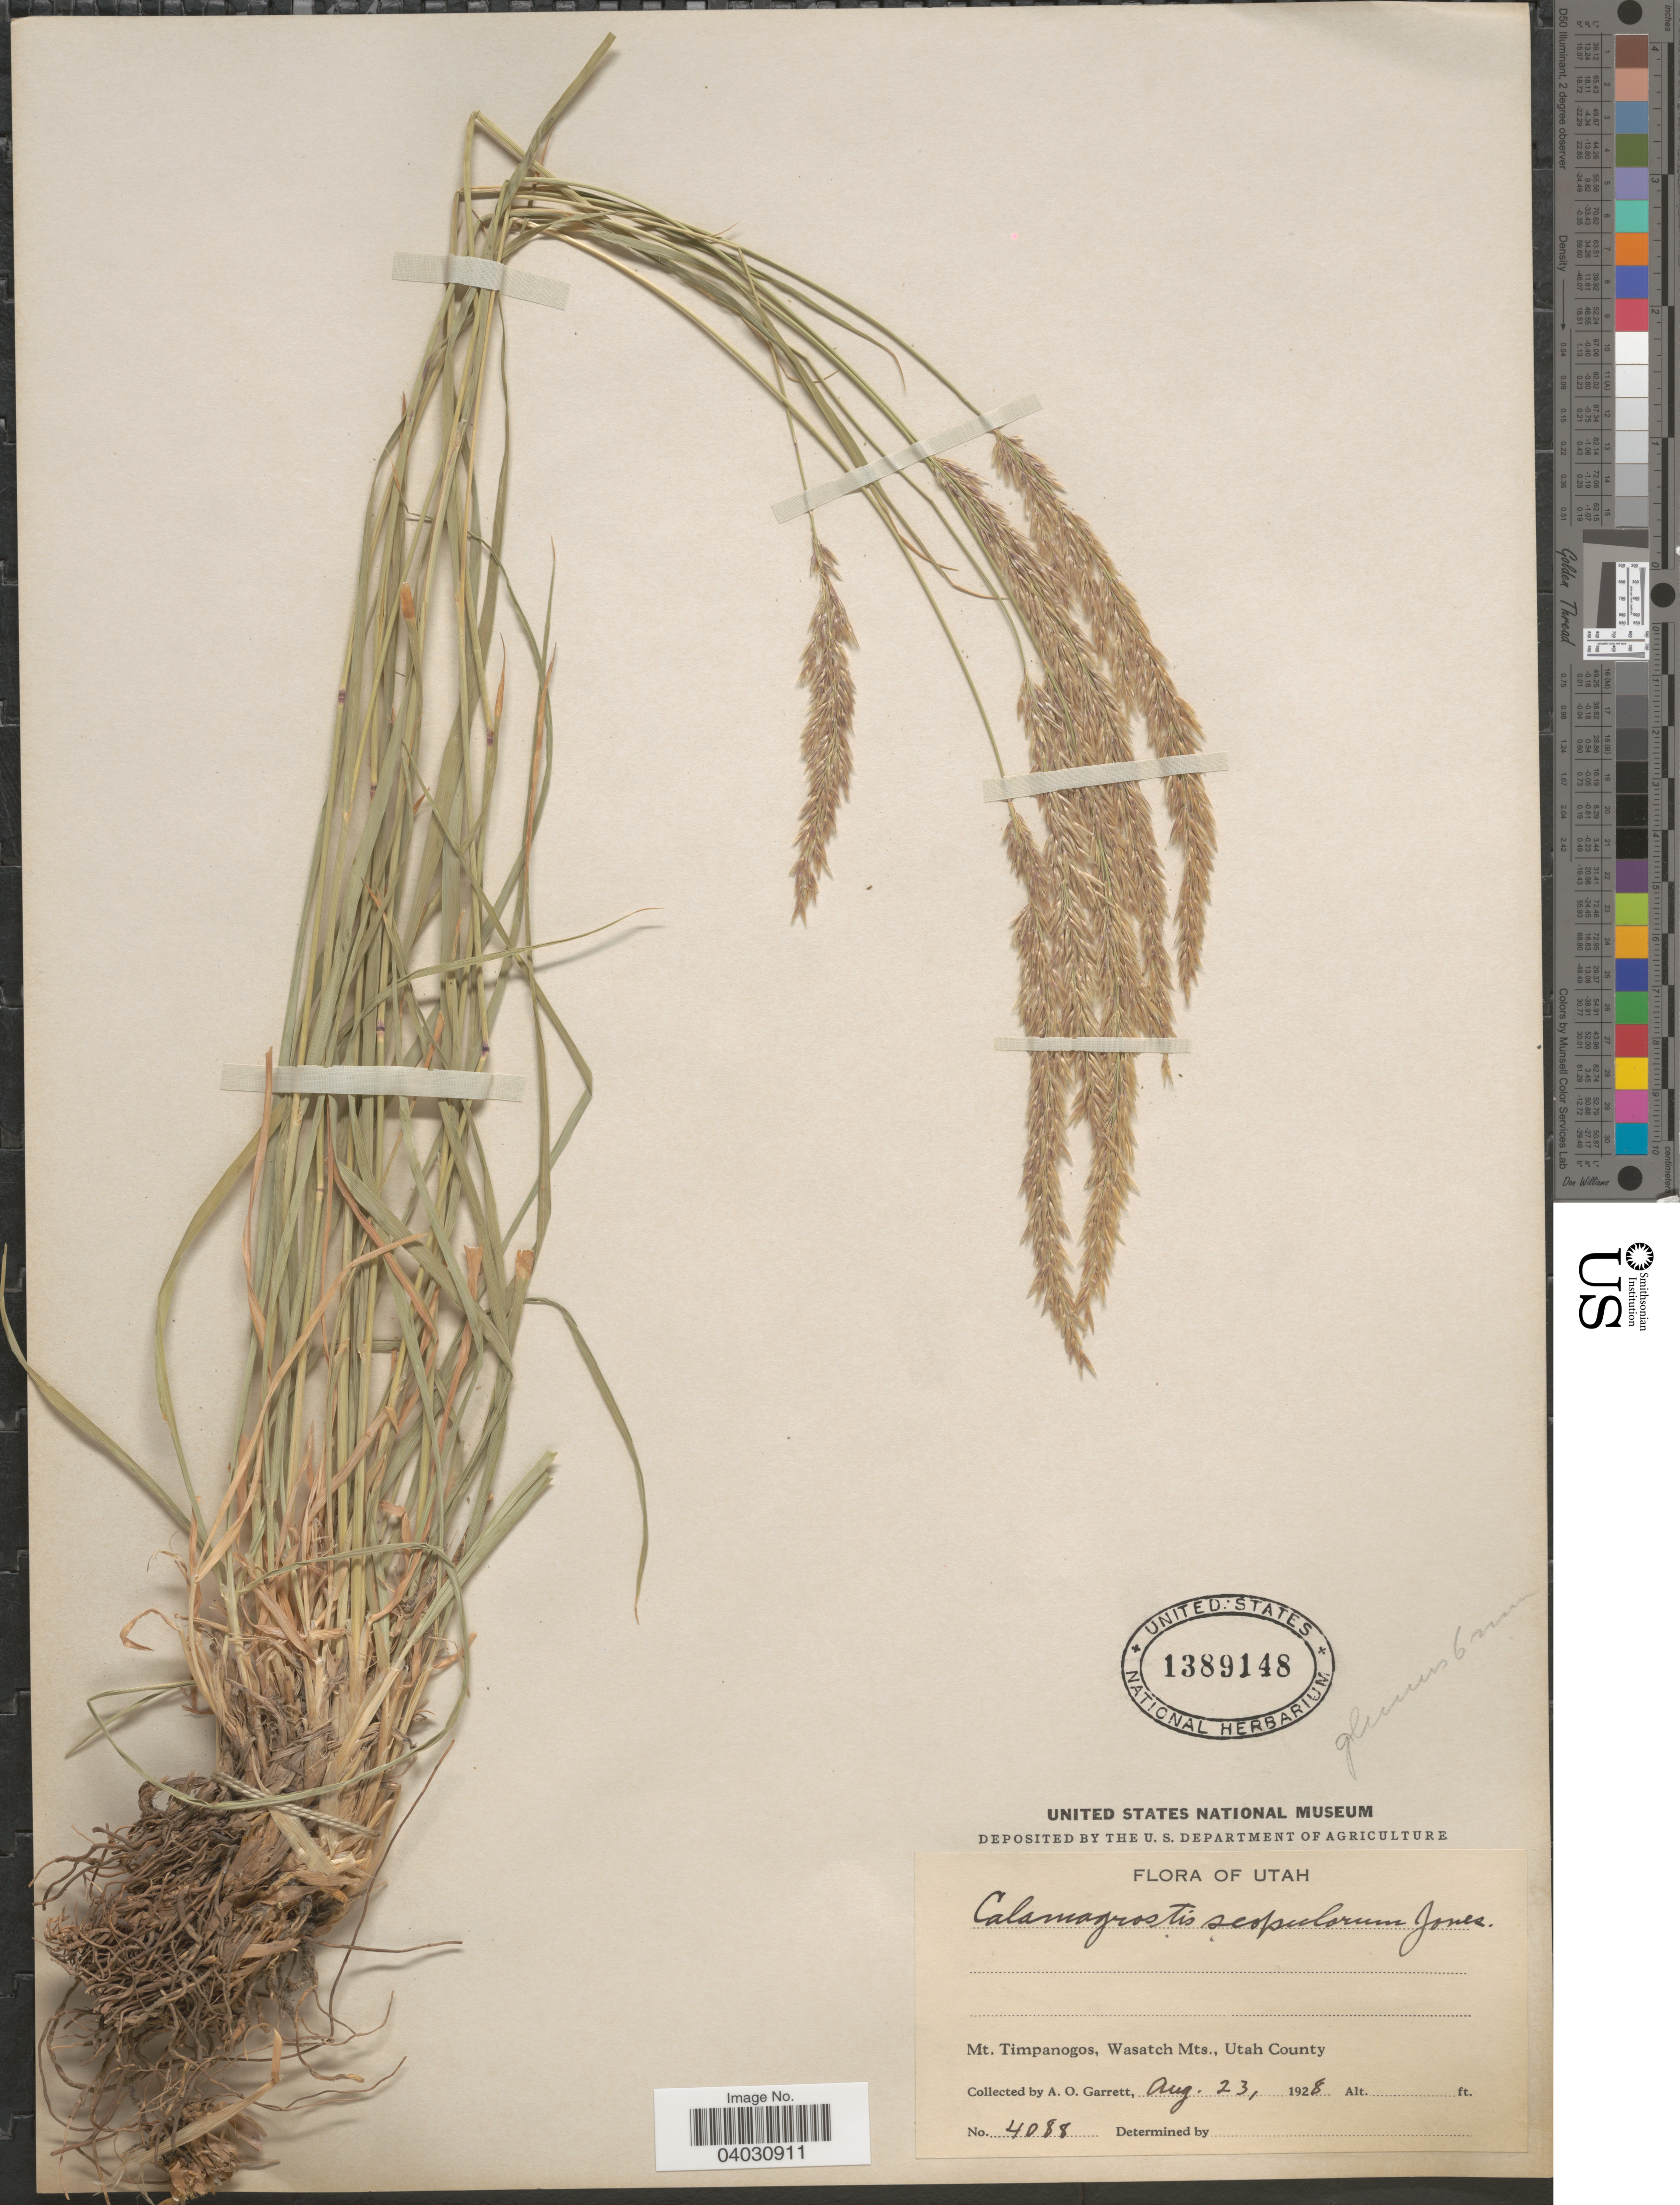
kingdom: Plantae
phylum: Tracheophyta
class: Liliopsida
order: Poales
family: Poaceae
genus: Calamagrostis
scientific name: Calamagrostis scopulorum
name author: M.E. Jones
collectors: A. O. Garrett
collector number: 4088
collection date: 1928-08-23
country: United States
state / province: Utah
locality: Mt. Timpanogos, Wasatch Mts., Utah County.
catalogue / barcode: US 1389148